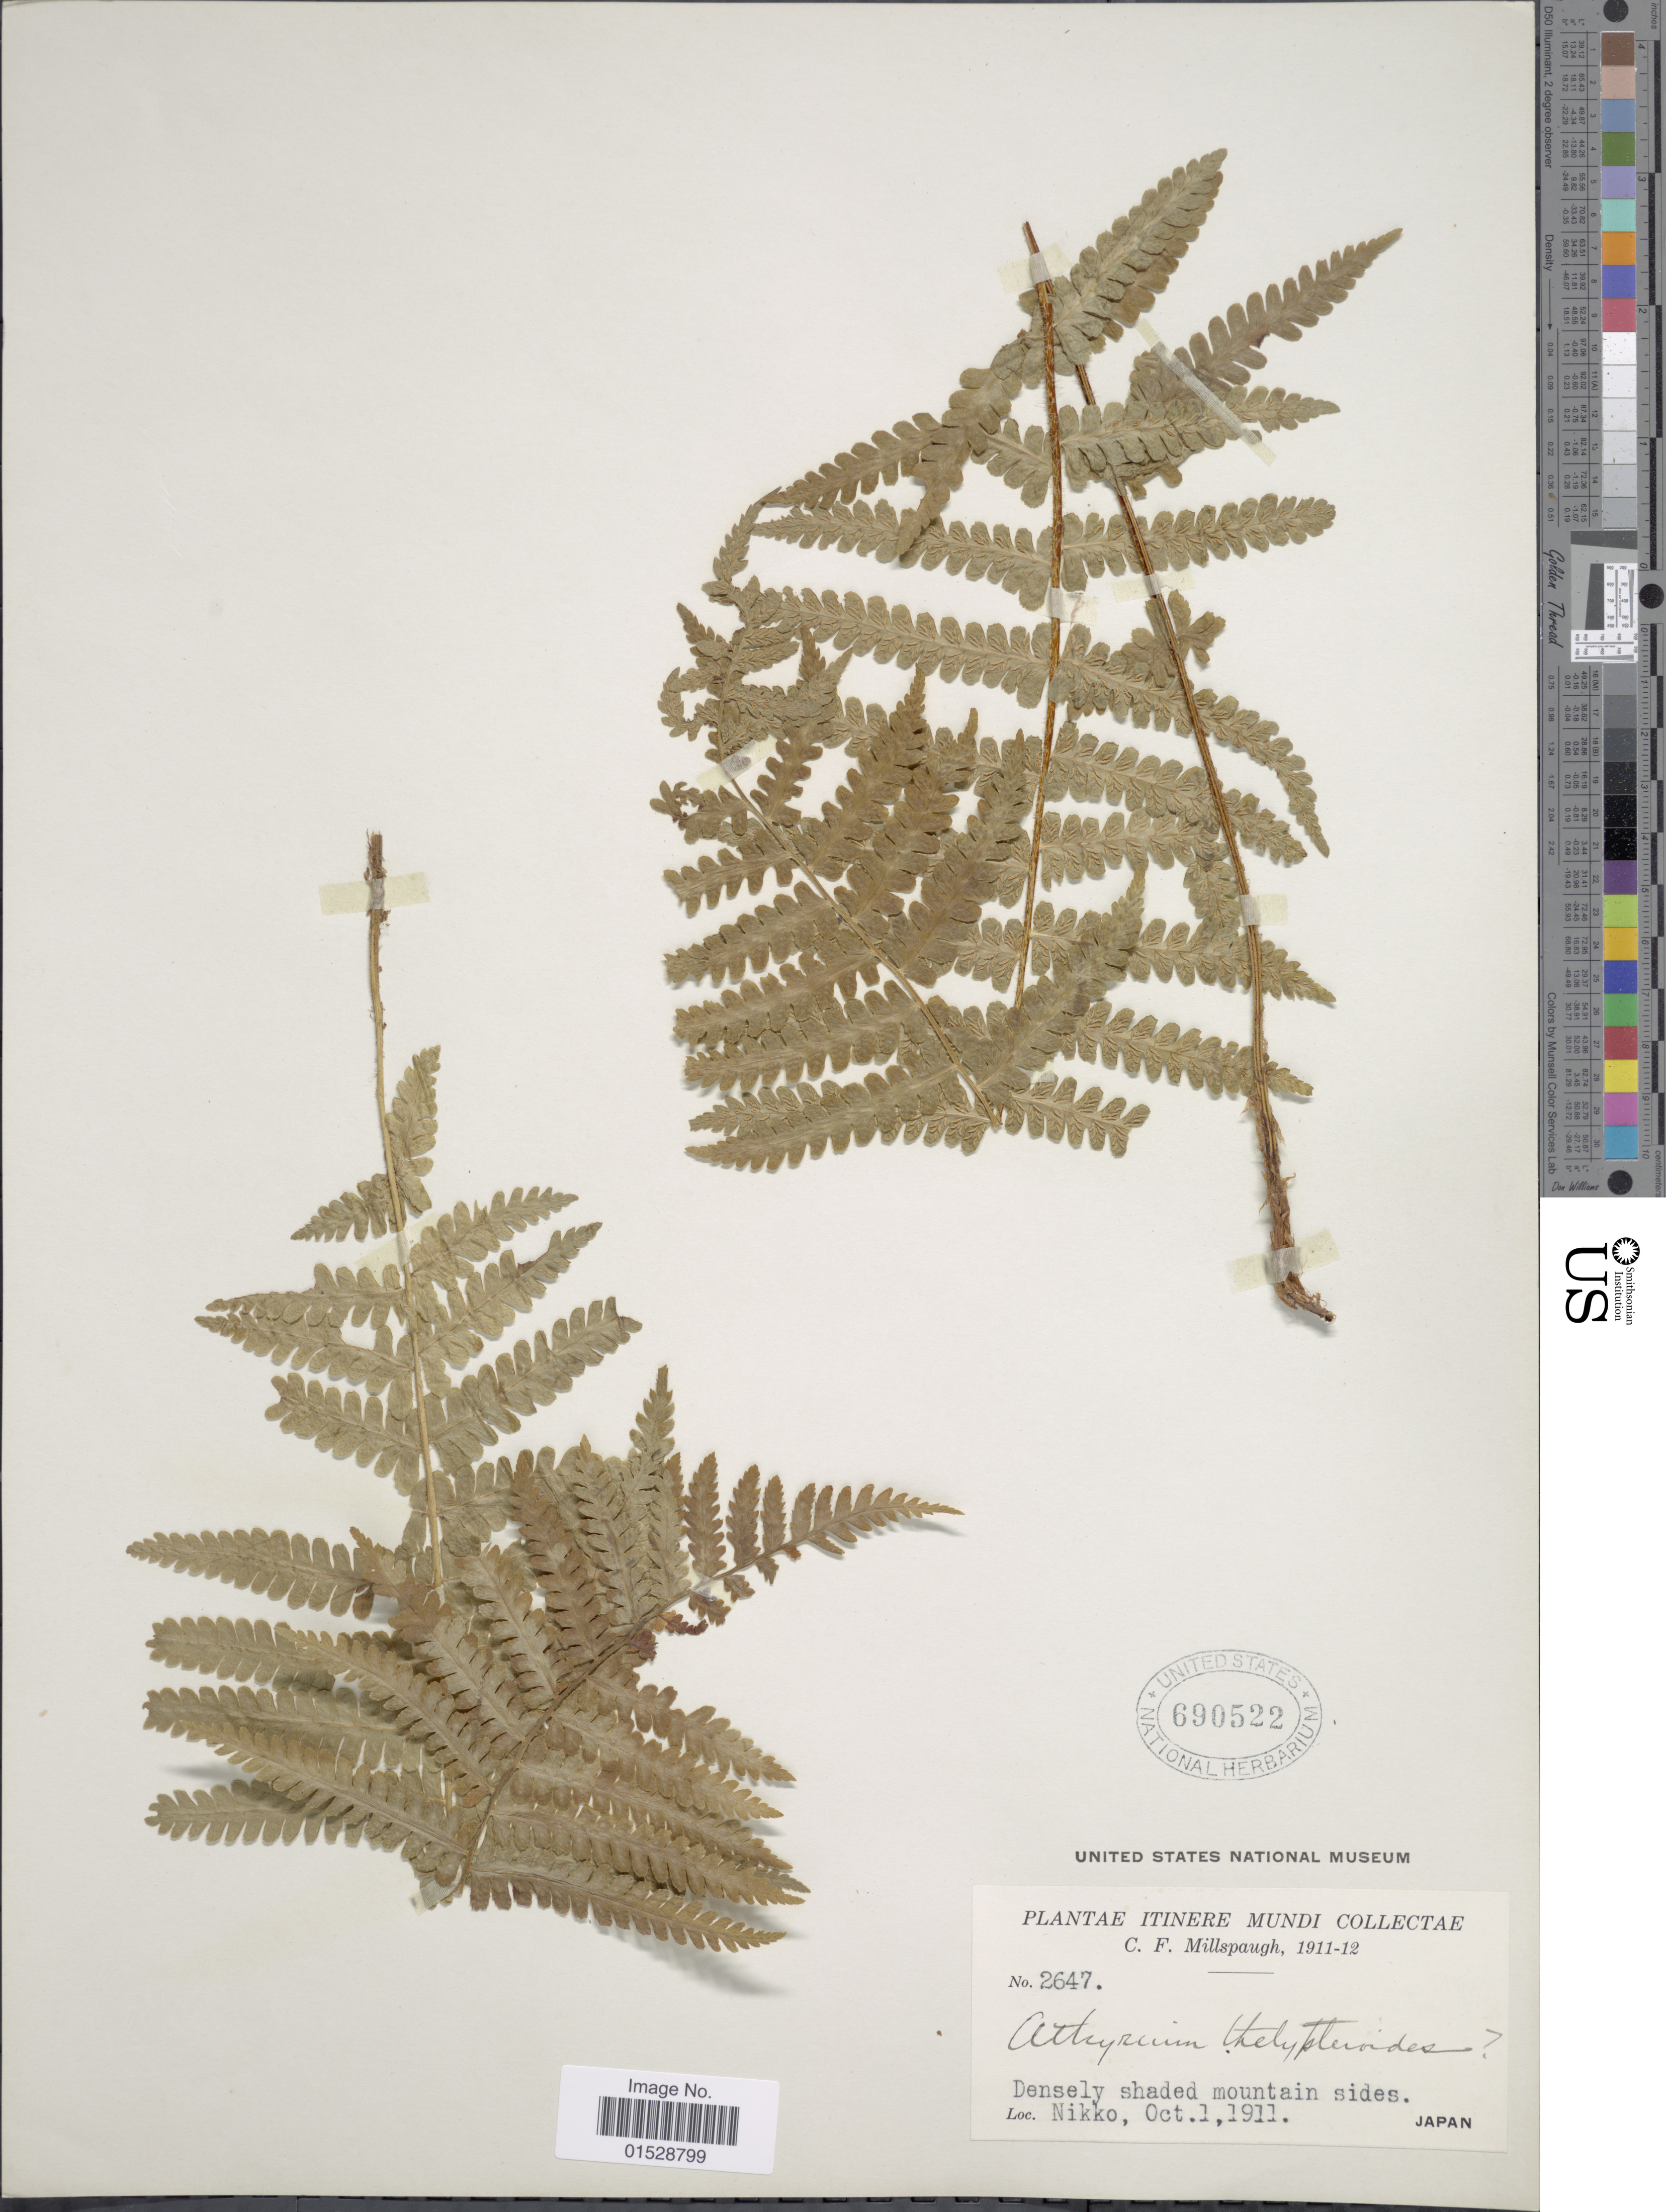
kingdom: Plantae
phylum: Tracheophyta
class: Polypodiopsida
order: Polypodiales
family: Athyriaceae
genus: Deparia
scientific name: Deparia acrostichoides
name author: (Sw.) M. Kato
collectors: C. F. Millspaugh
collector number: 2647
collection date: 1911-10-01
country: Japan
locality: Densely shaded mountain sides, Nikko, Japan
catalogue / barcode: US 690522